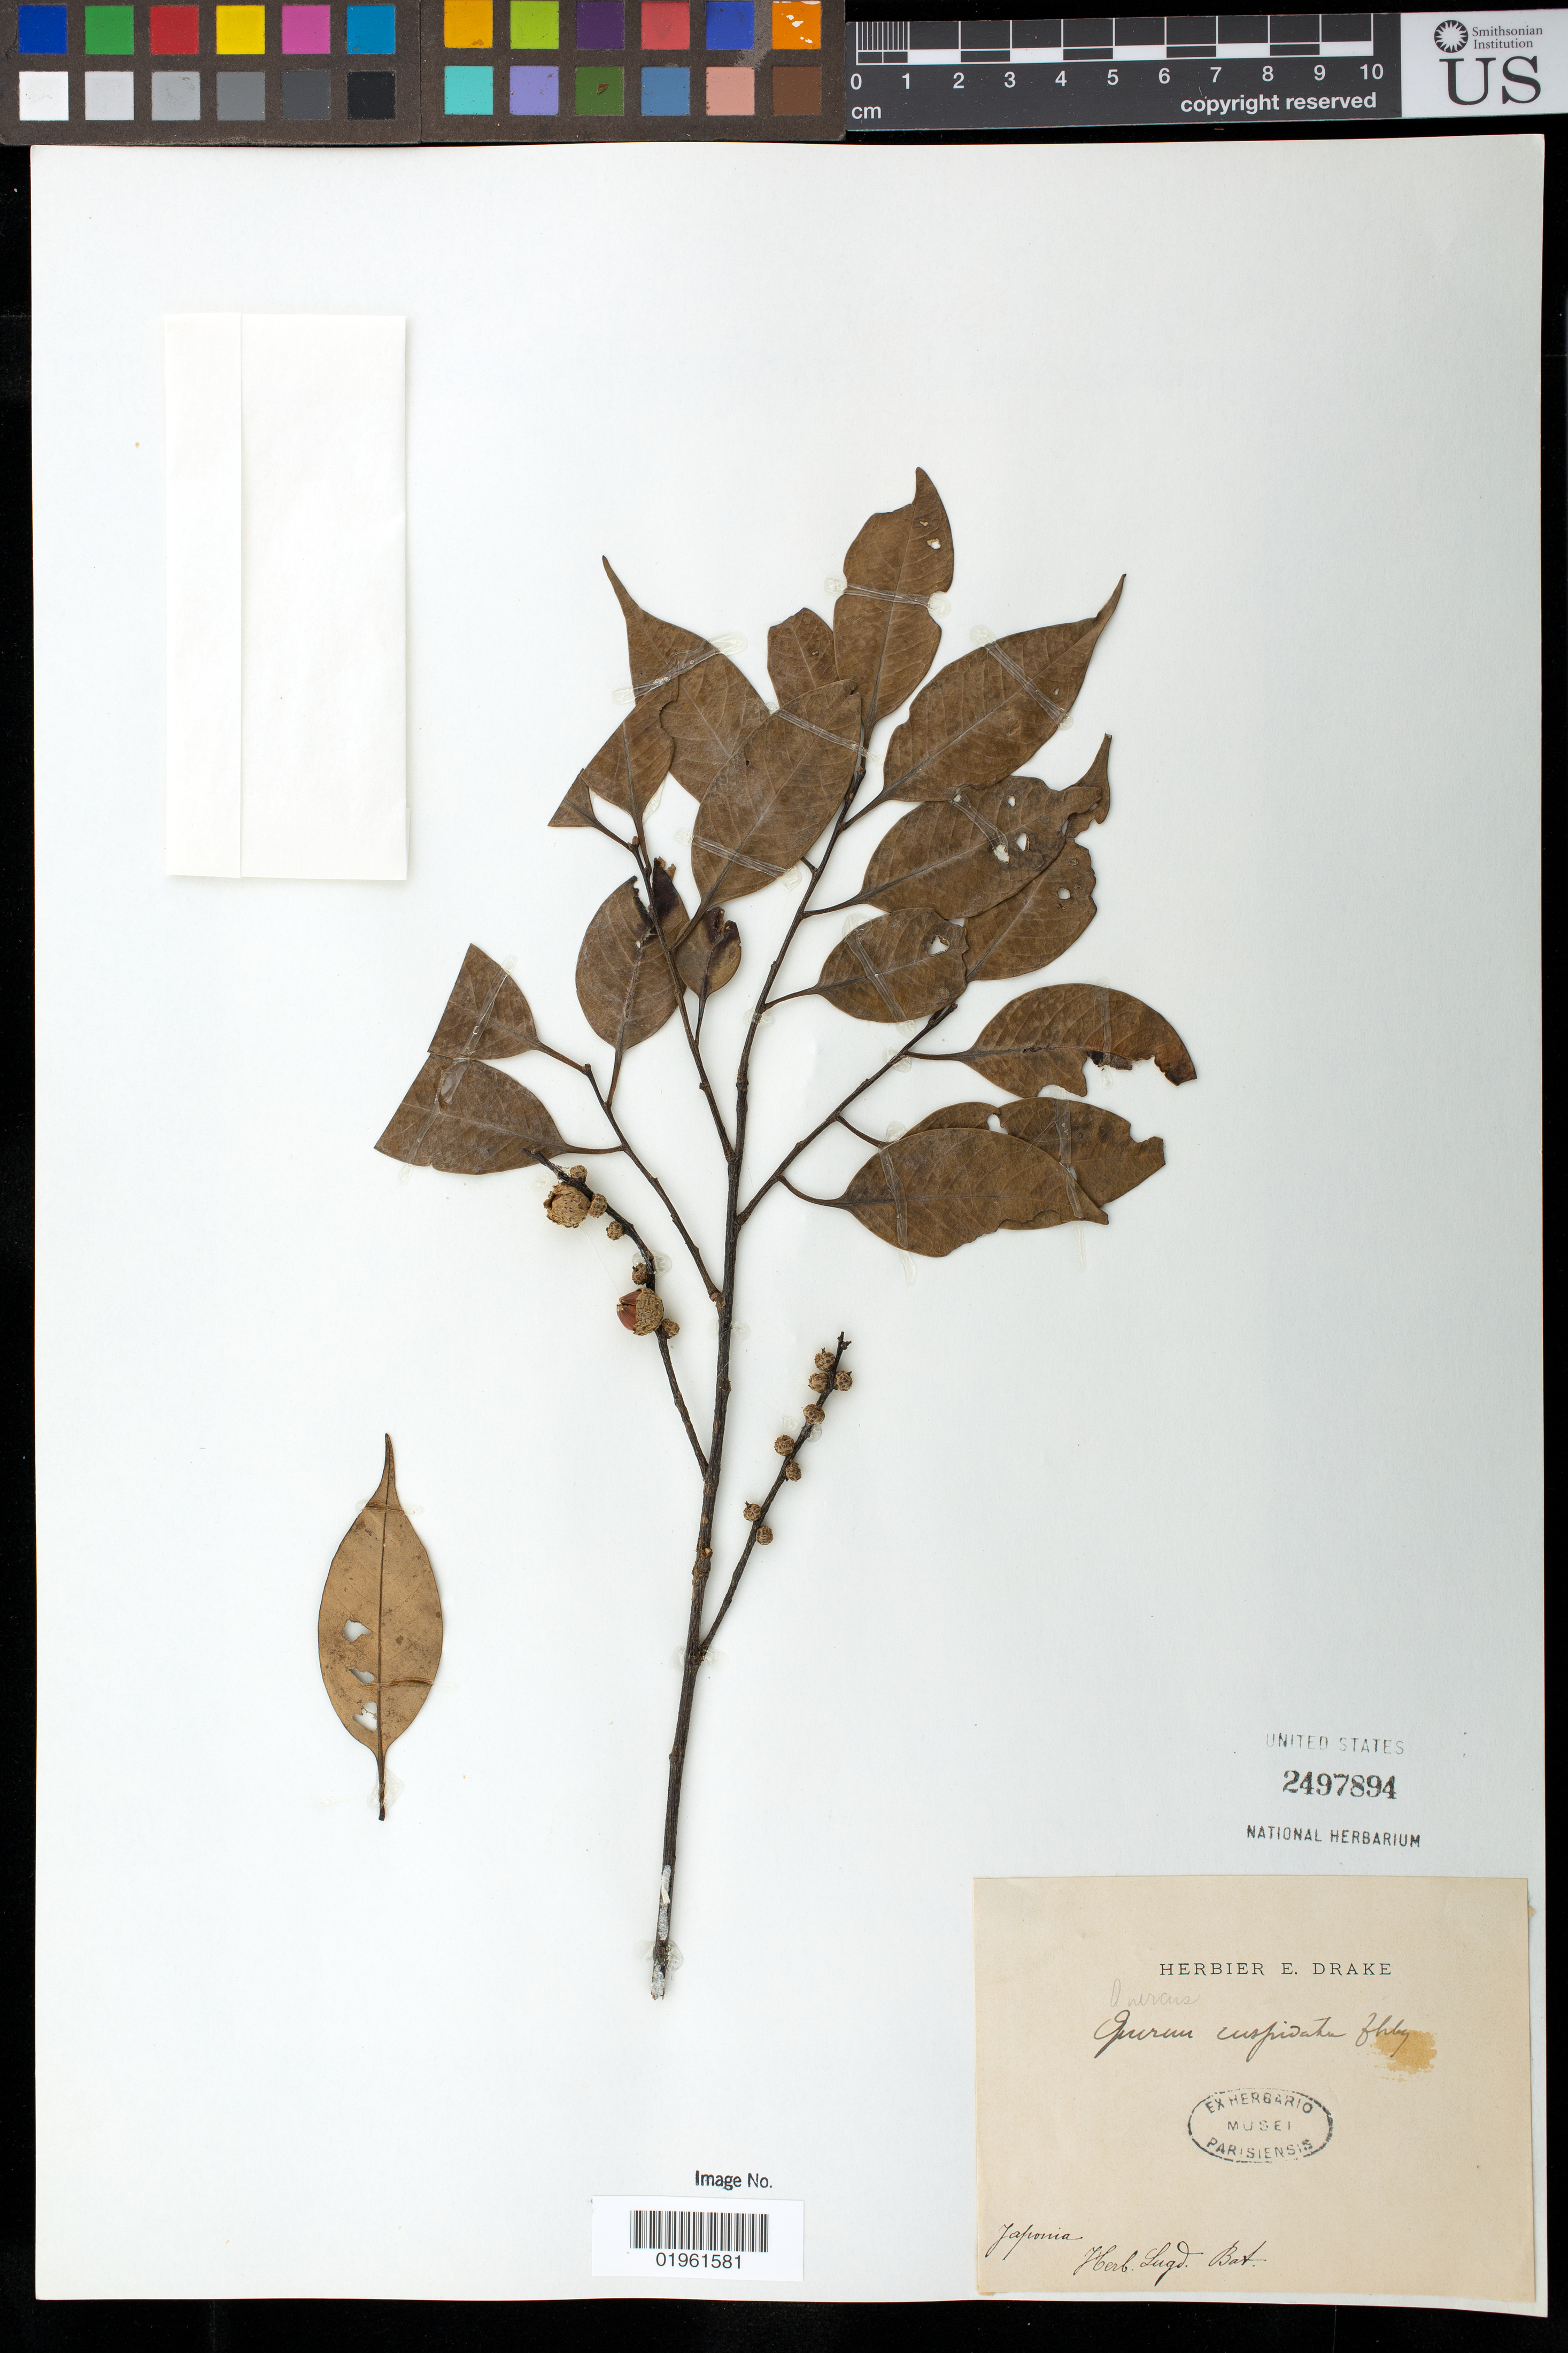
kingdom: Plantae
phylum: Tracheophyta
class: Magnoliopsida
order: Fagales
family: Fagaceae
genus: Quercus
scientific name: Quercus sp.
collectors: Herb. Mus. Lugd.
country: Japan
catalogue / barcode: US 2497894